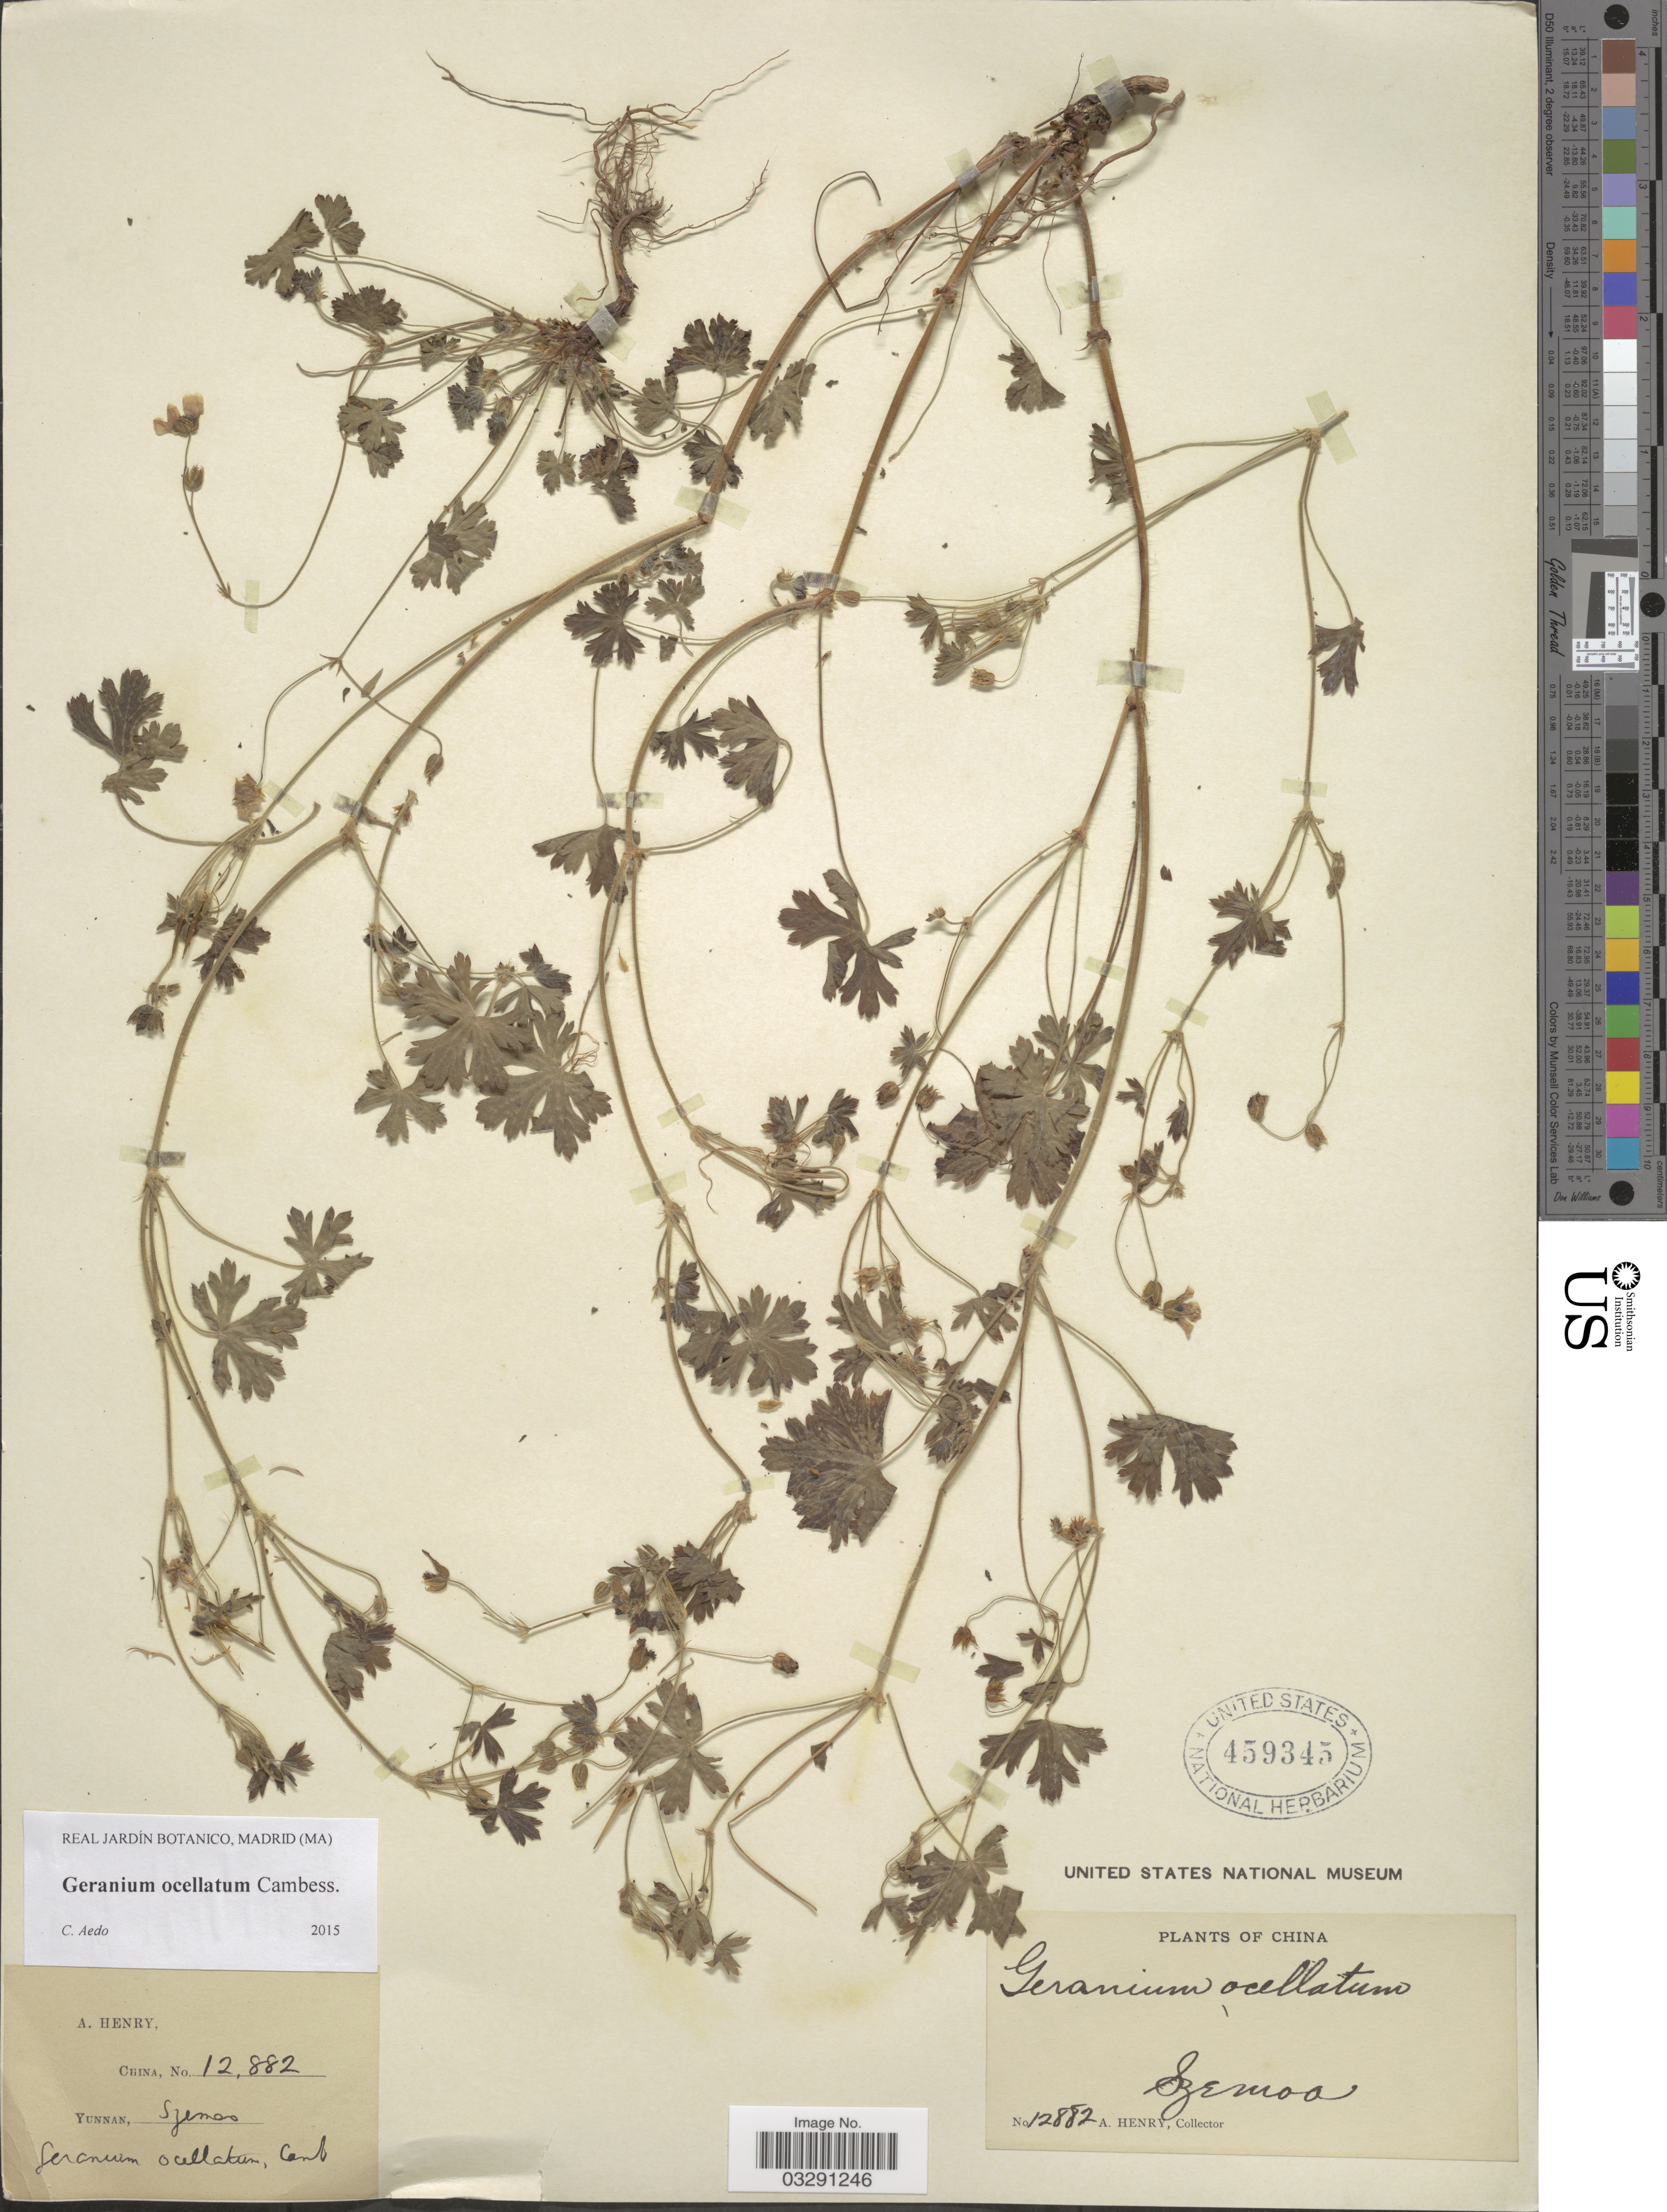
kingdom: Plantae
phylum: Tracheophyta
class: Magnoliopsida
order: Geraniales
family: Geraniaceae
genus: Geranium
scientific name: Geranium ocellatum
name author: Cambess.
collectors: A. Henry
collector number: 12882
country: China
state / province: Yunnan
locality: Szemoa.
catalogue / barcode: US 459345